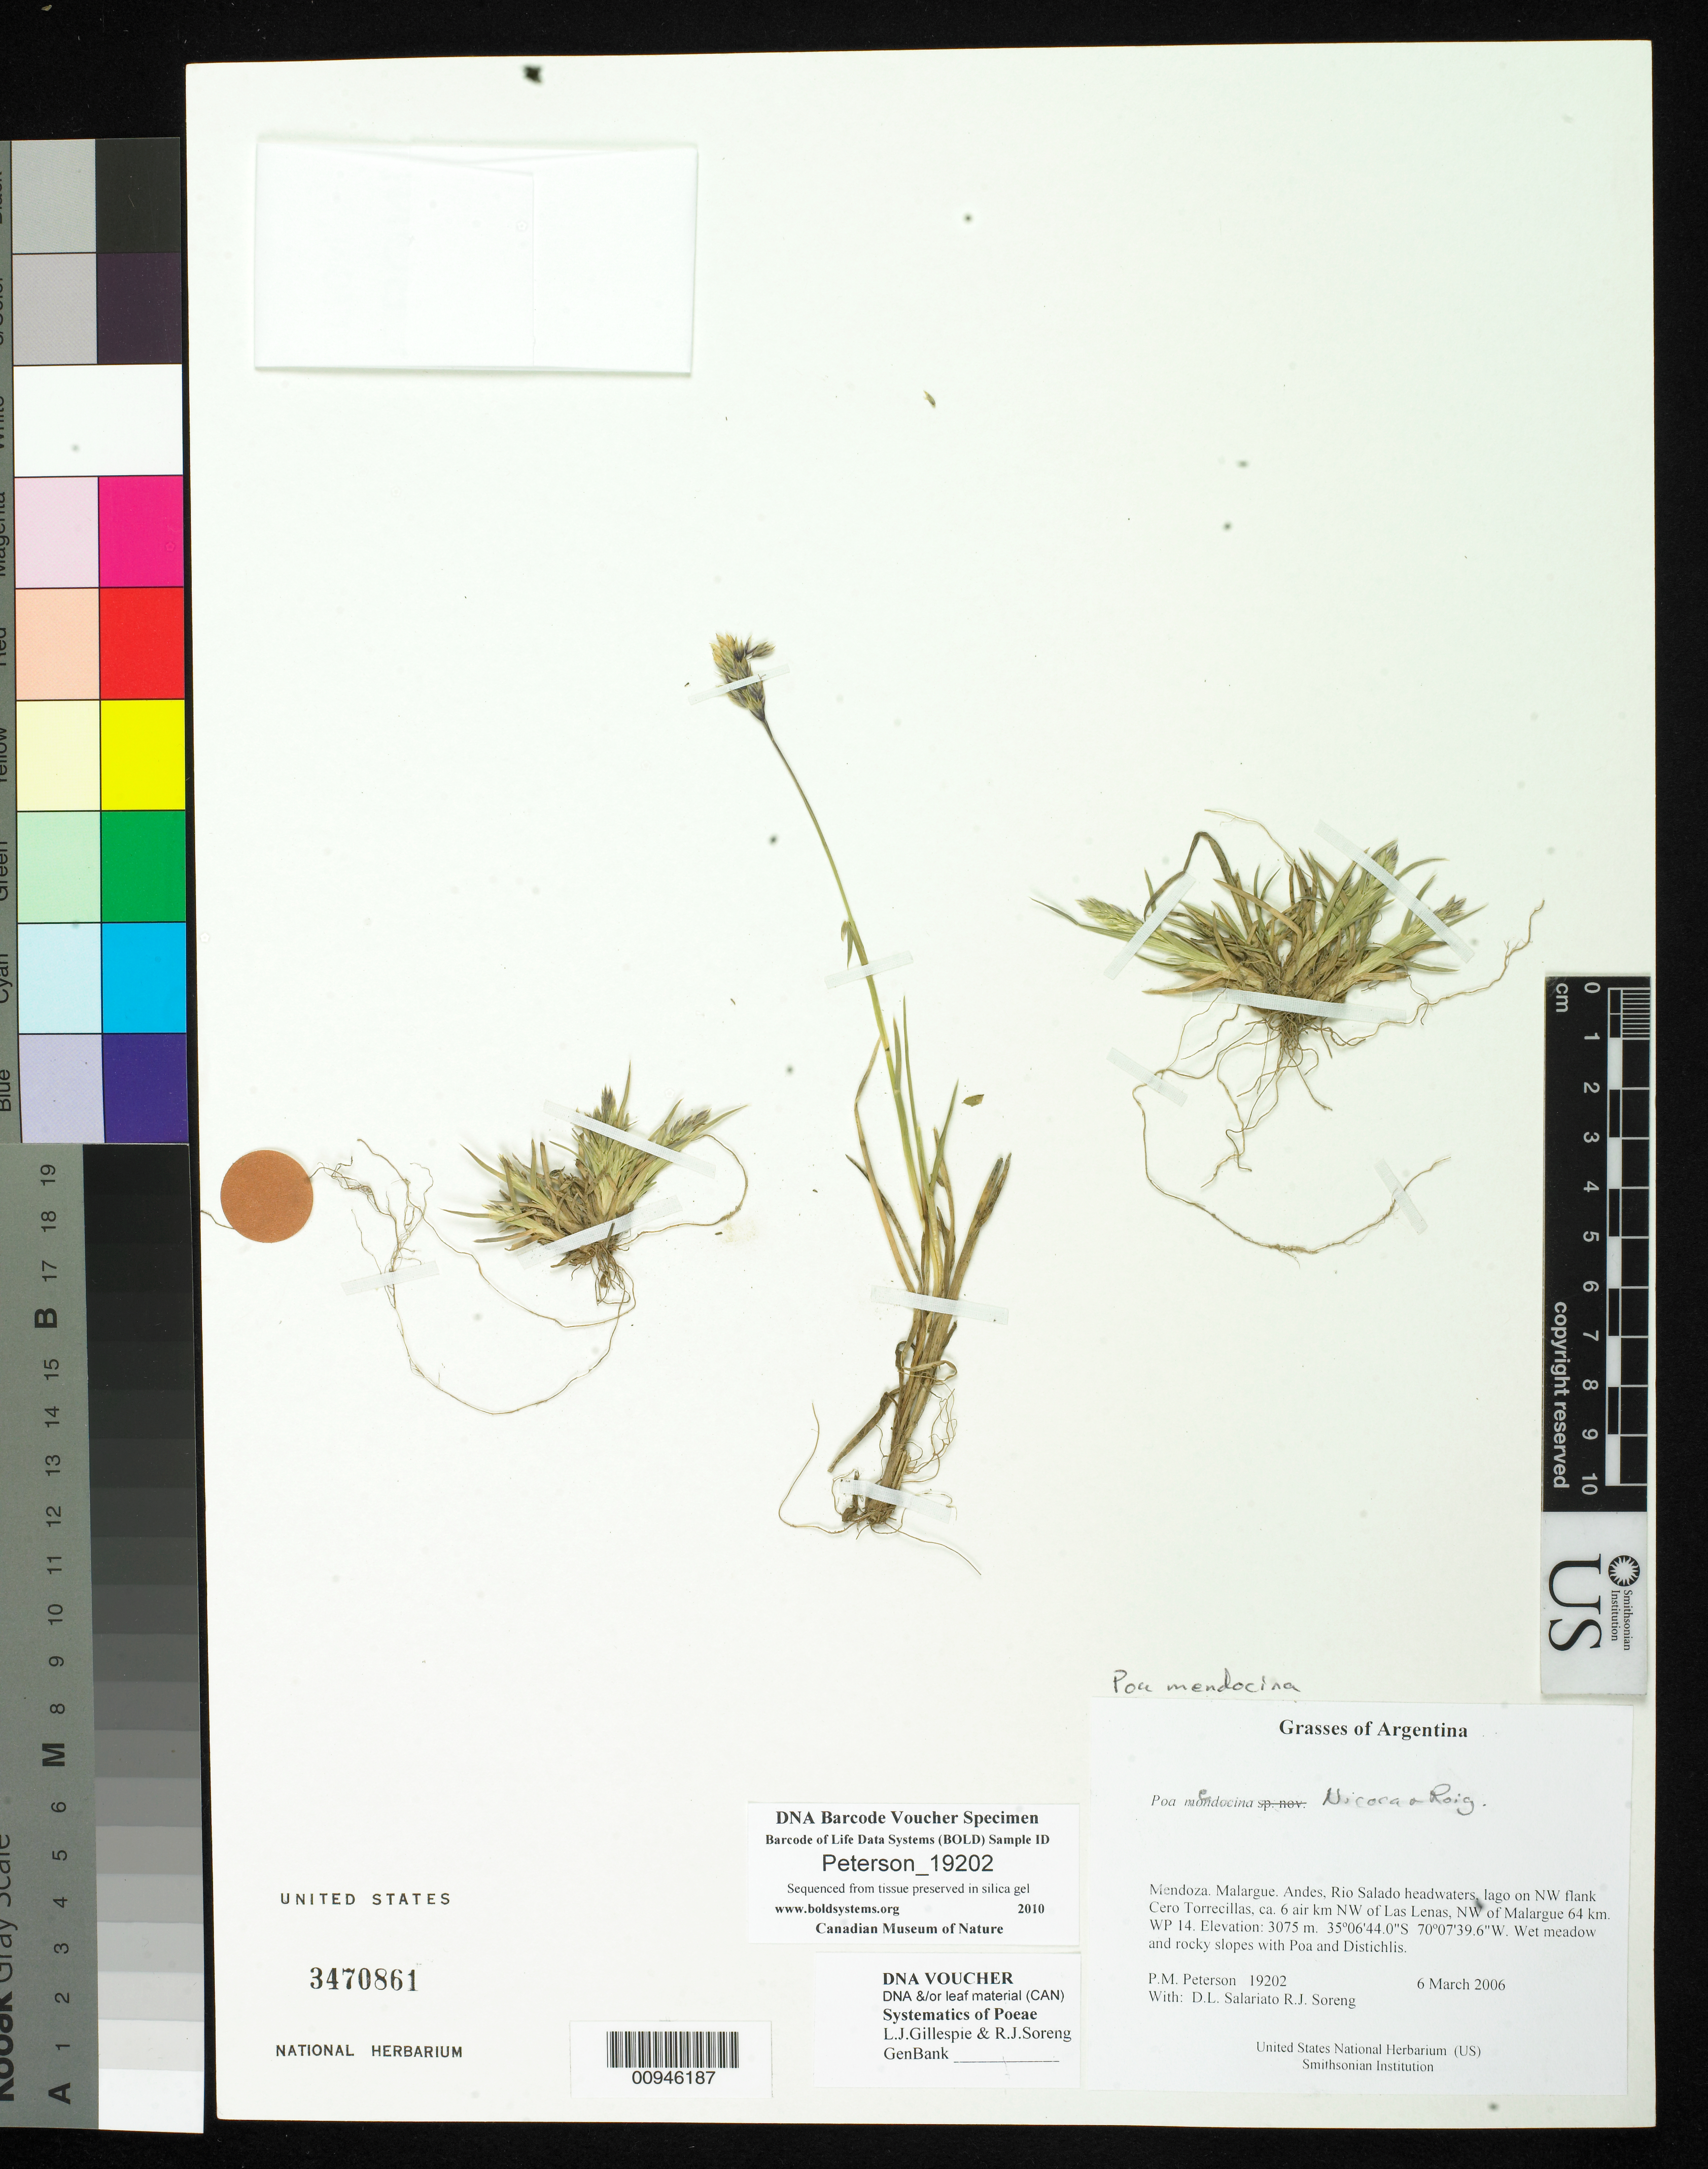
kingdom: Plantae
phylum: Tracheophyta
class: Liliopsida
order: Poales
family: Poaceae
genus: Poa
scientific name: Poa mendocina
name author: Nicora & F.A. Roig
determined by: Soreng, Robert J., Research Associate (BOT), Smithsonian Institution - National Museum of Natural History (UNITED STATES)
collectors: P. M. Peterson, R. J. Soreng, D. Salariato & A. Panizza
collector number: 19202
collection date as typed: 06 Mar 2006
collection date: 2006-03-06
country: Argentina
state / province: Mendoza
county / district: Malargue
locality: Andes, Rio Salado headwaters, lago on NW flank Cero Torrecillas, ca. 6 air km NW of Las Lenas, NW of Malargue 64 km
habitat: Wet meadow and rocky slopes with Poa and Distichlis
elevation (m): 3075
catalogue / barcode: US 3470861